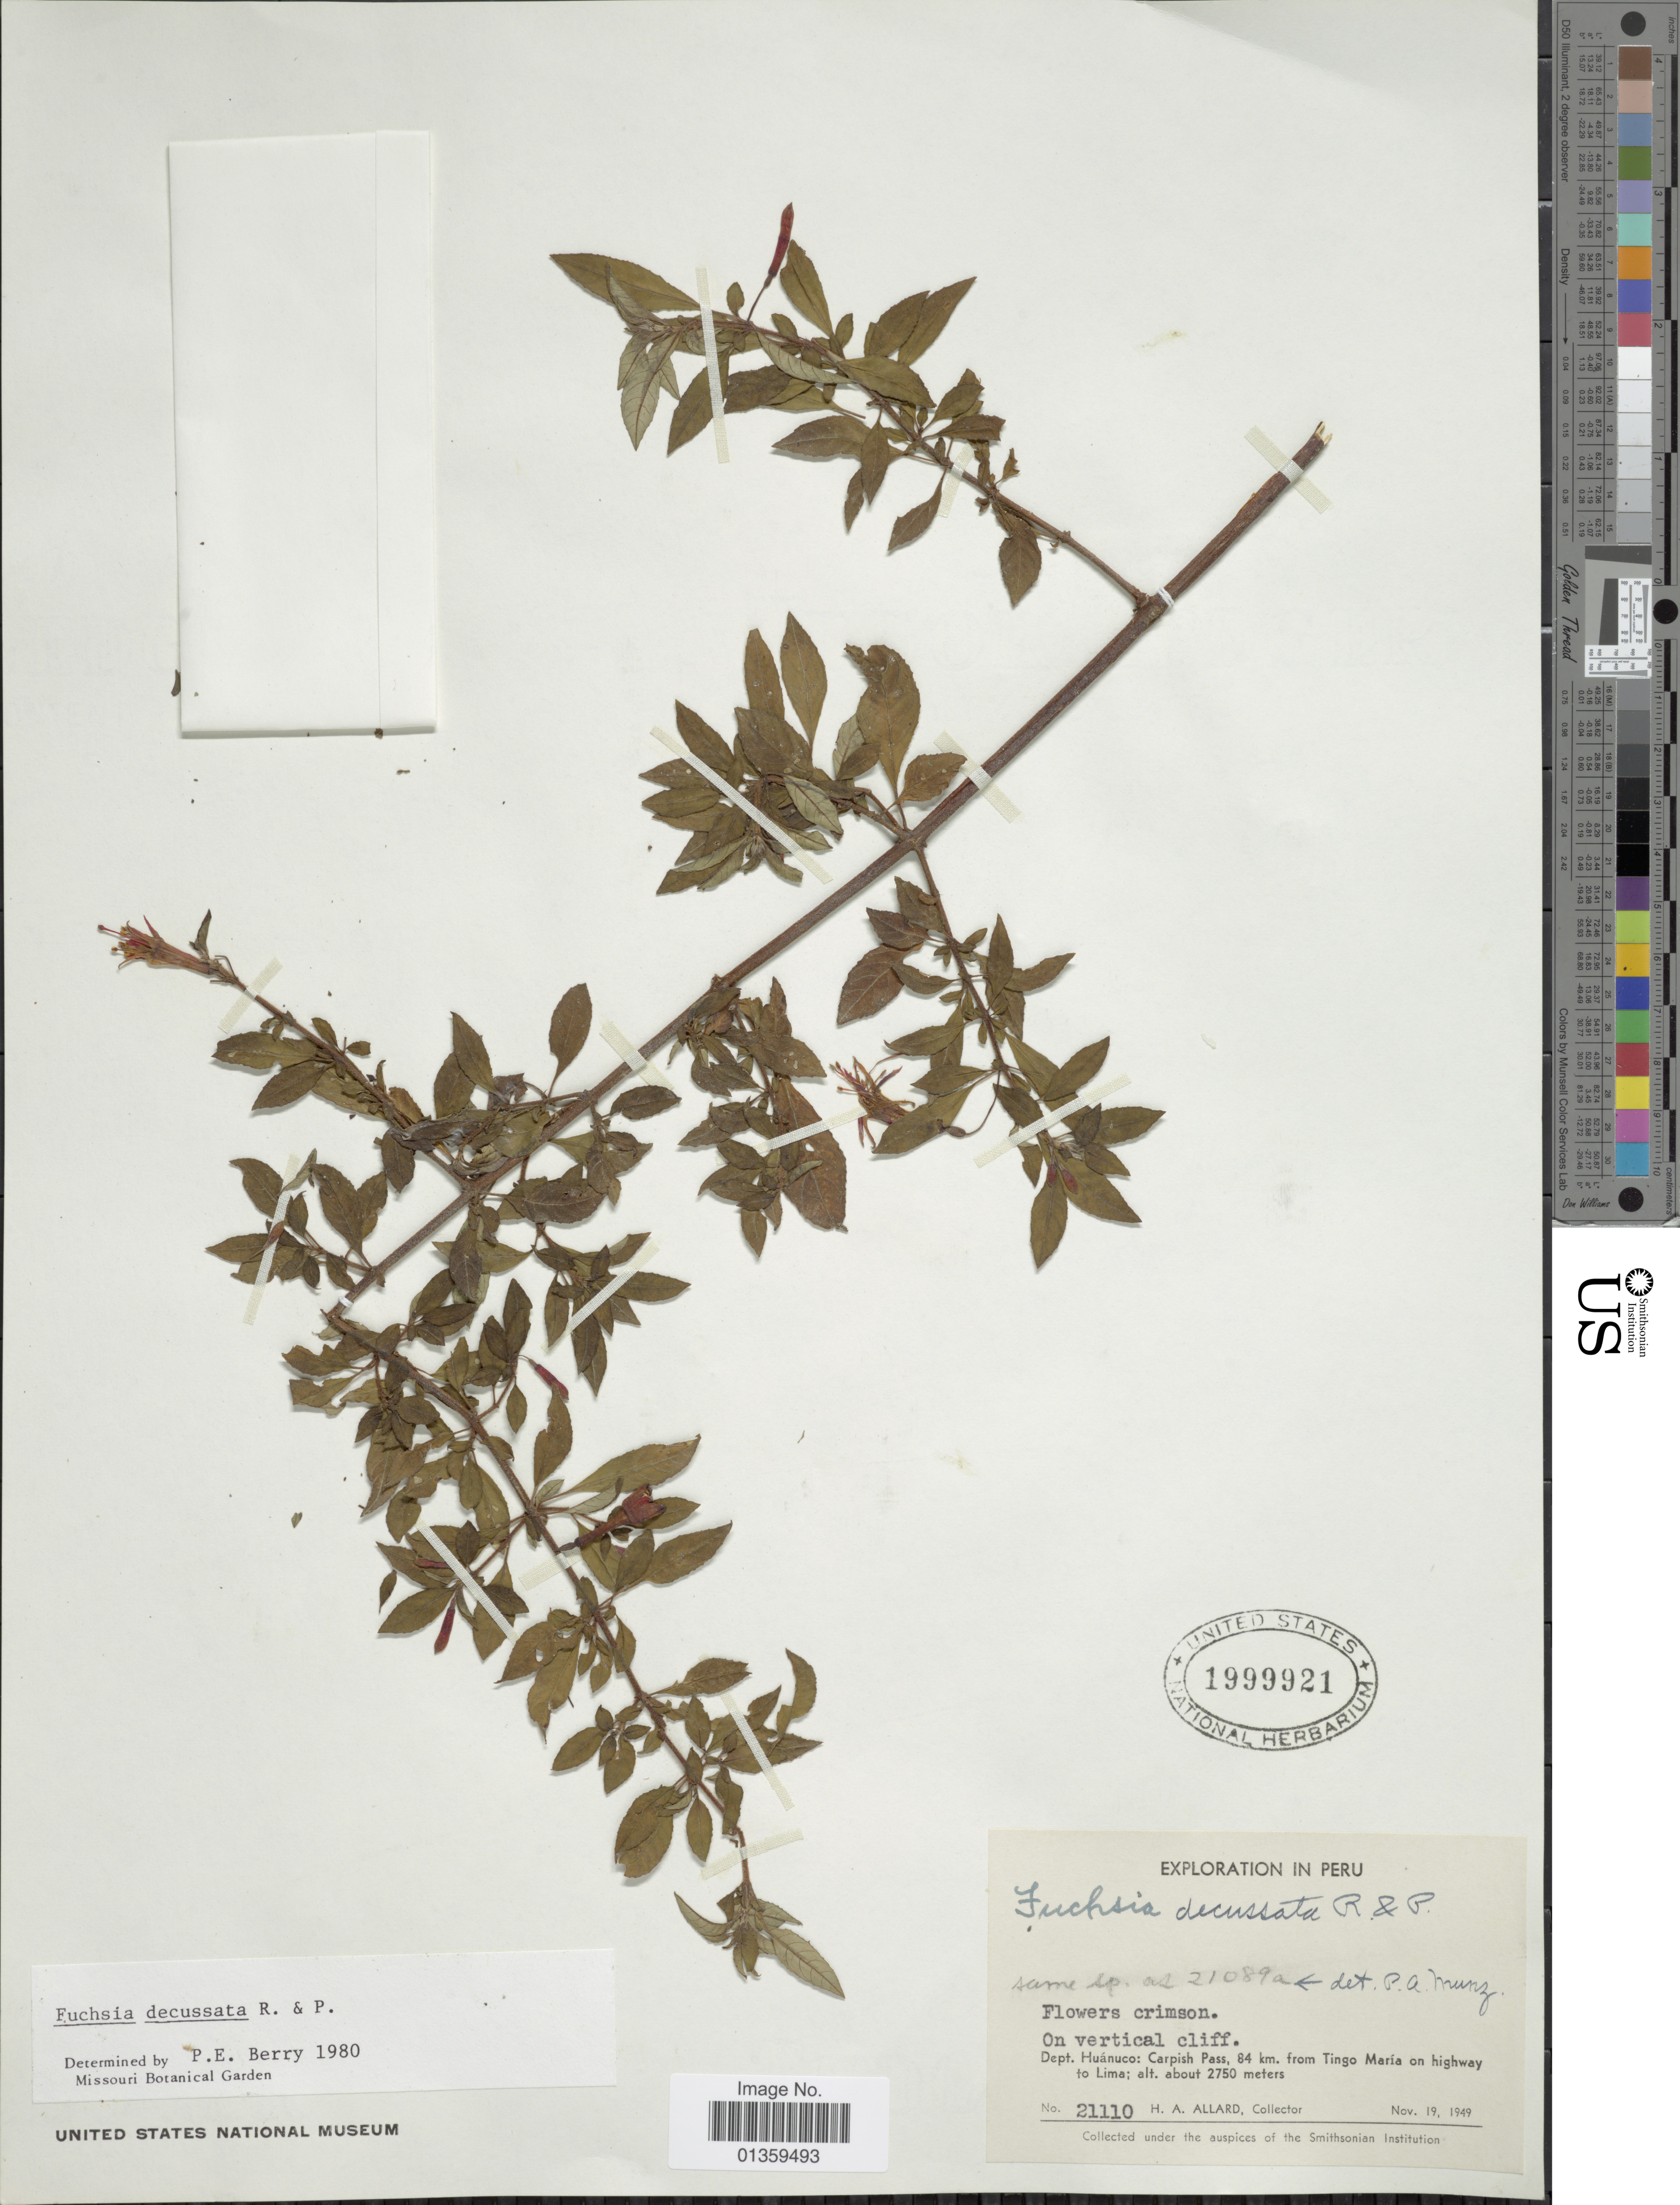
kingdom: Plantae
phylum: Tracheophyta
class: Magnoliopsida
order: Myrtales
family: Onagraceae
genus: Fuchsia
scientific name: Fuchsia decussata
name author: Ruiz & Pav.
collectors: H. A. Allard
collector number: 21110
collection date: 1949-11-19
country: Peru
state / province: Huánuco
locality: Carpish Pass, 84 km. from Tingo Maria on highway to Lima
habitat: on vertical cliff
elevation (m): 2750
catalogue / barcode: US 1999921